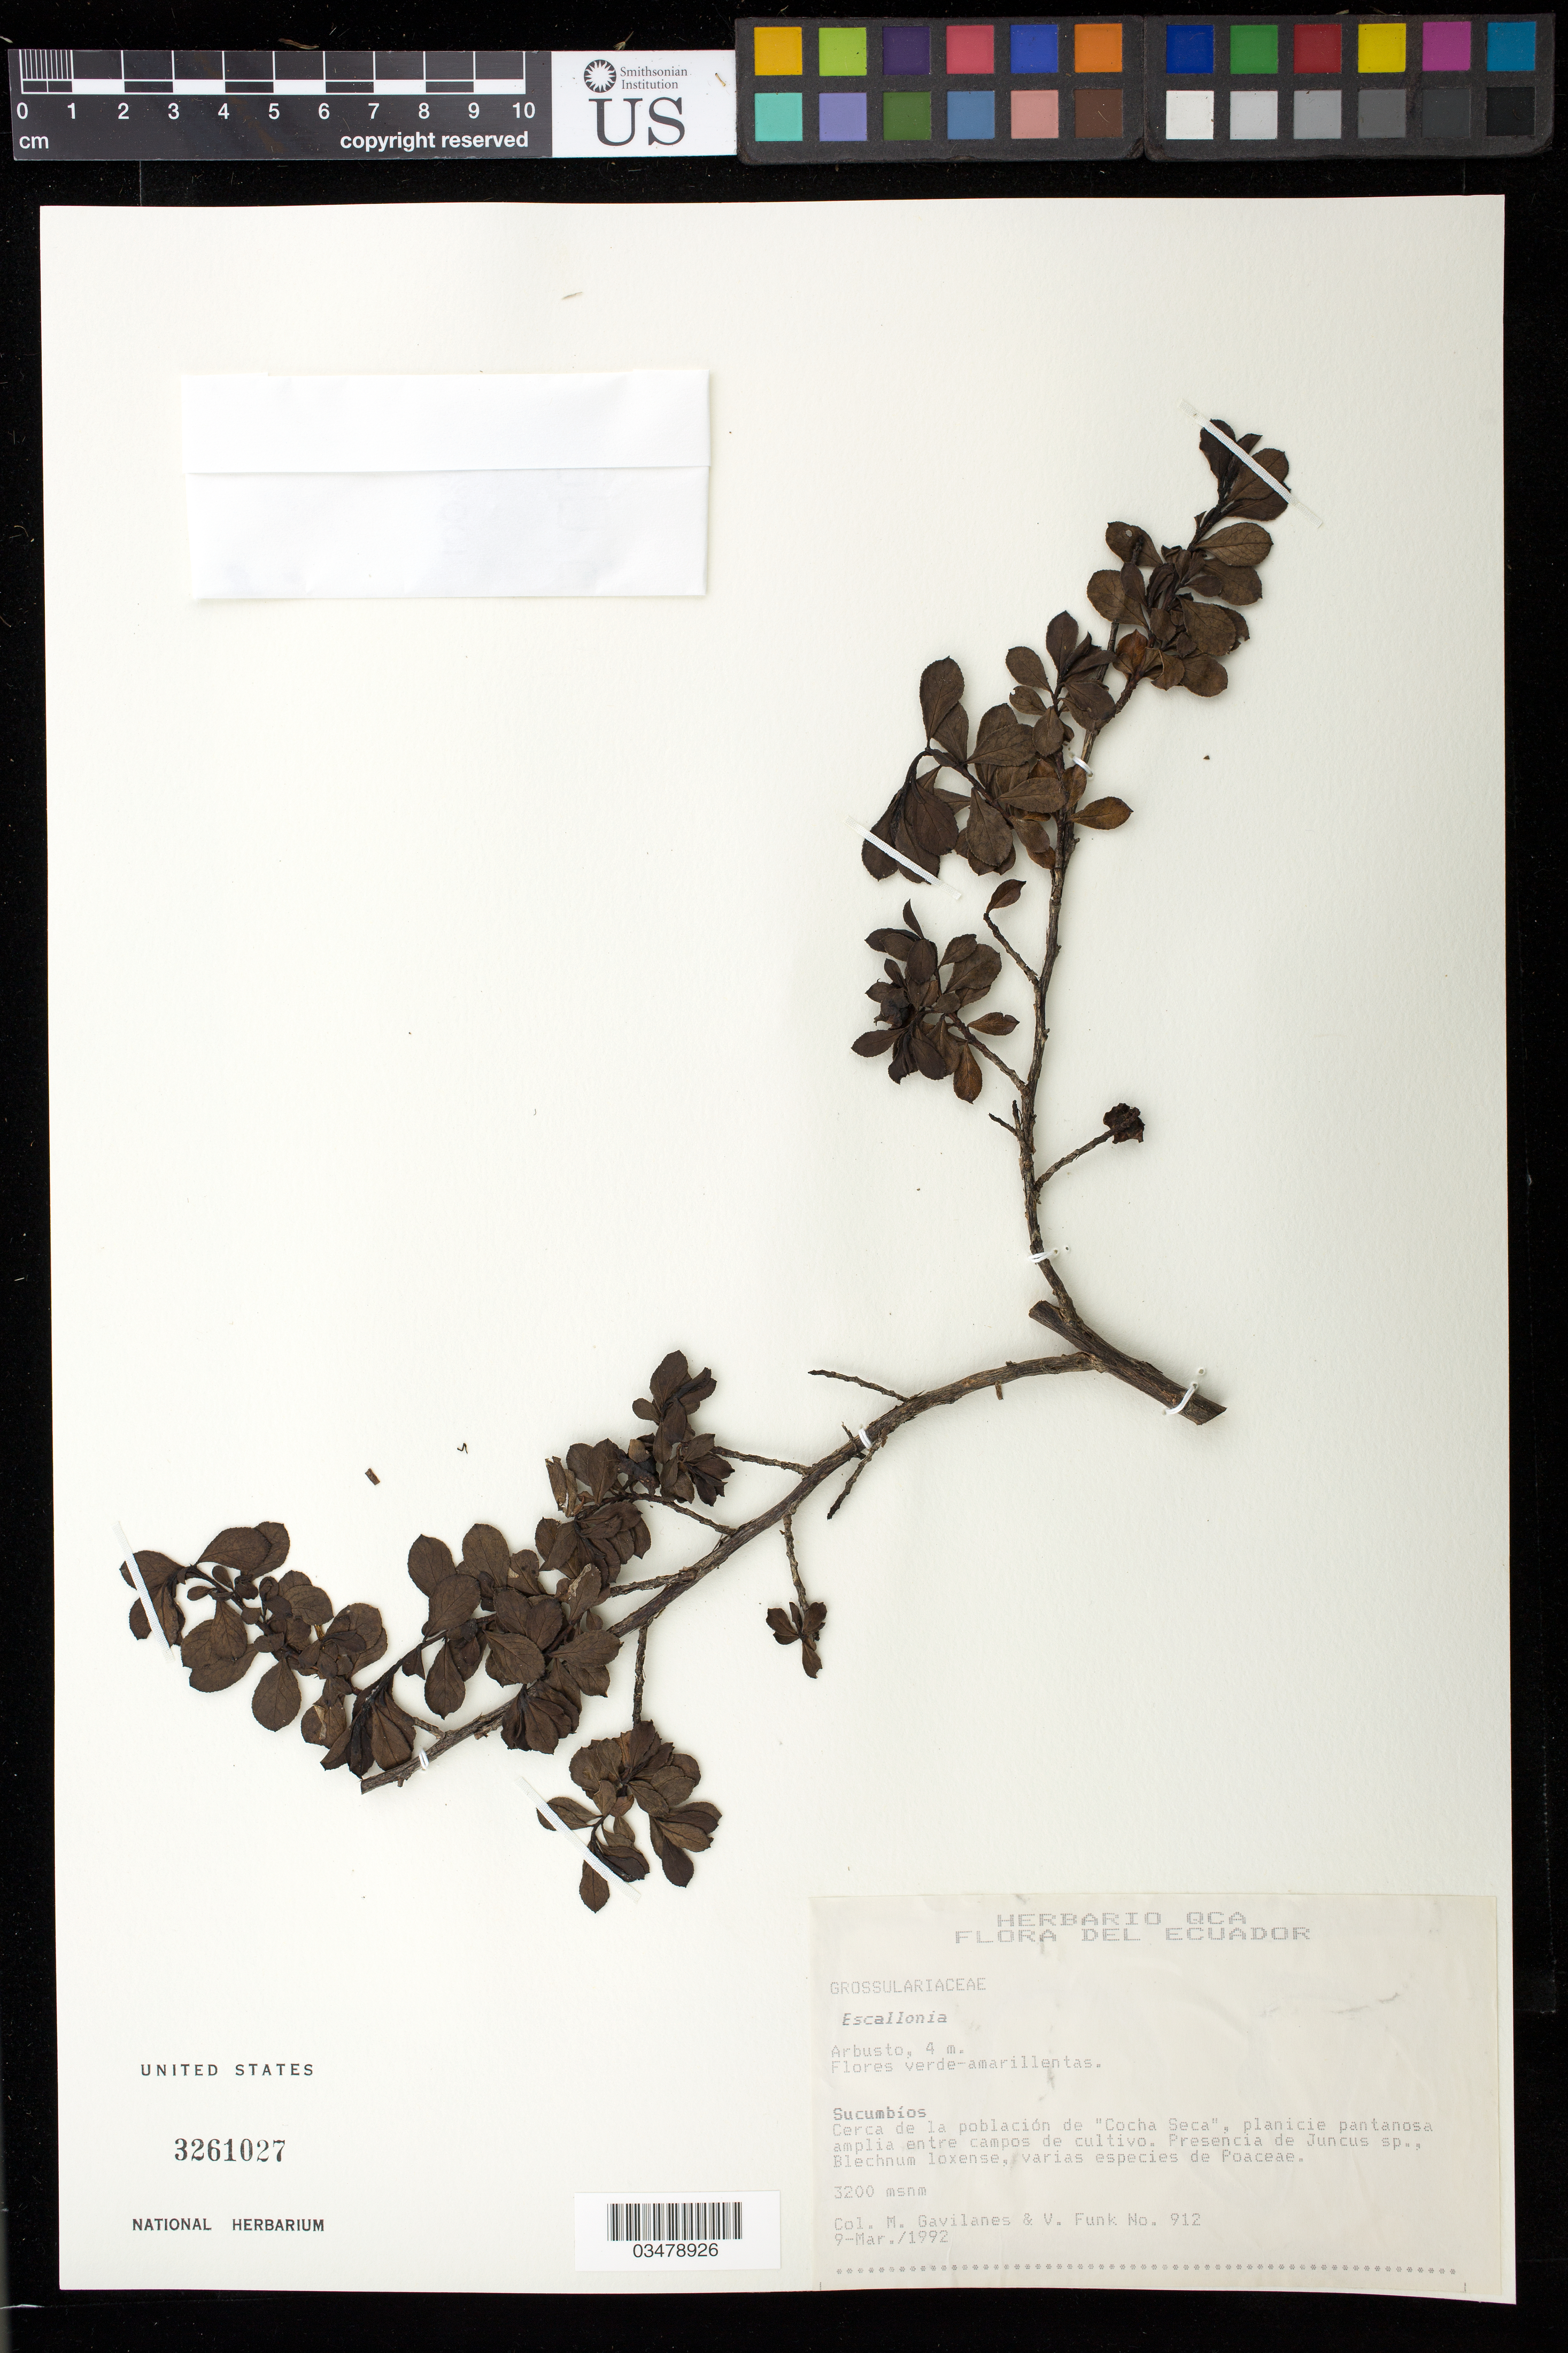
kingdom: Plantae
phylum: Tracheophyta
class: Magnoliopsida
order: Escalloniales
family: Escalloniaceae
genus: Escallonia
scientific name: Escallonia sp.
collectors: M. Gavilanes & V. Funk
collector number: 912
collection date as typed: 9 Mar 1992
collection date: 1992-03-09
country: Ecuador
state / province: Carchi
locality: Carretera Julio Andrade-El Carmelo, Km 20-23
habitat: bosque mudedo Montano disturbado; cultivos y potreros de pastoreo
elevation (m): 2850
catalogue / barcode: US 3261027